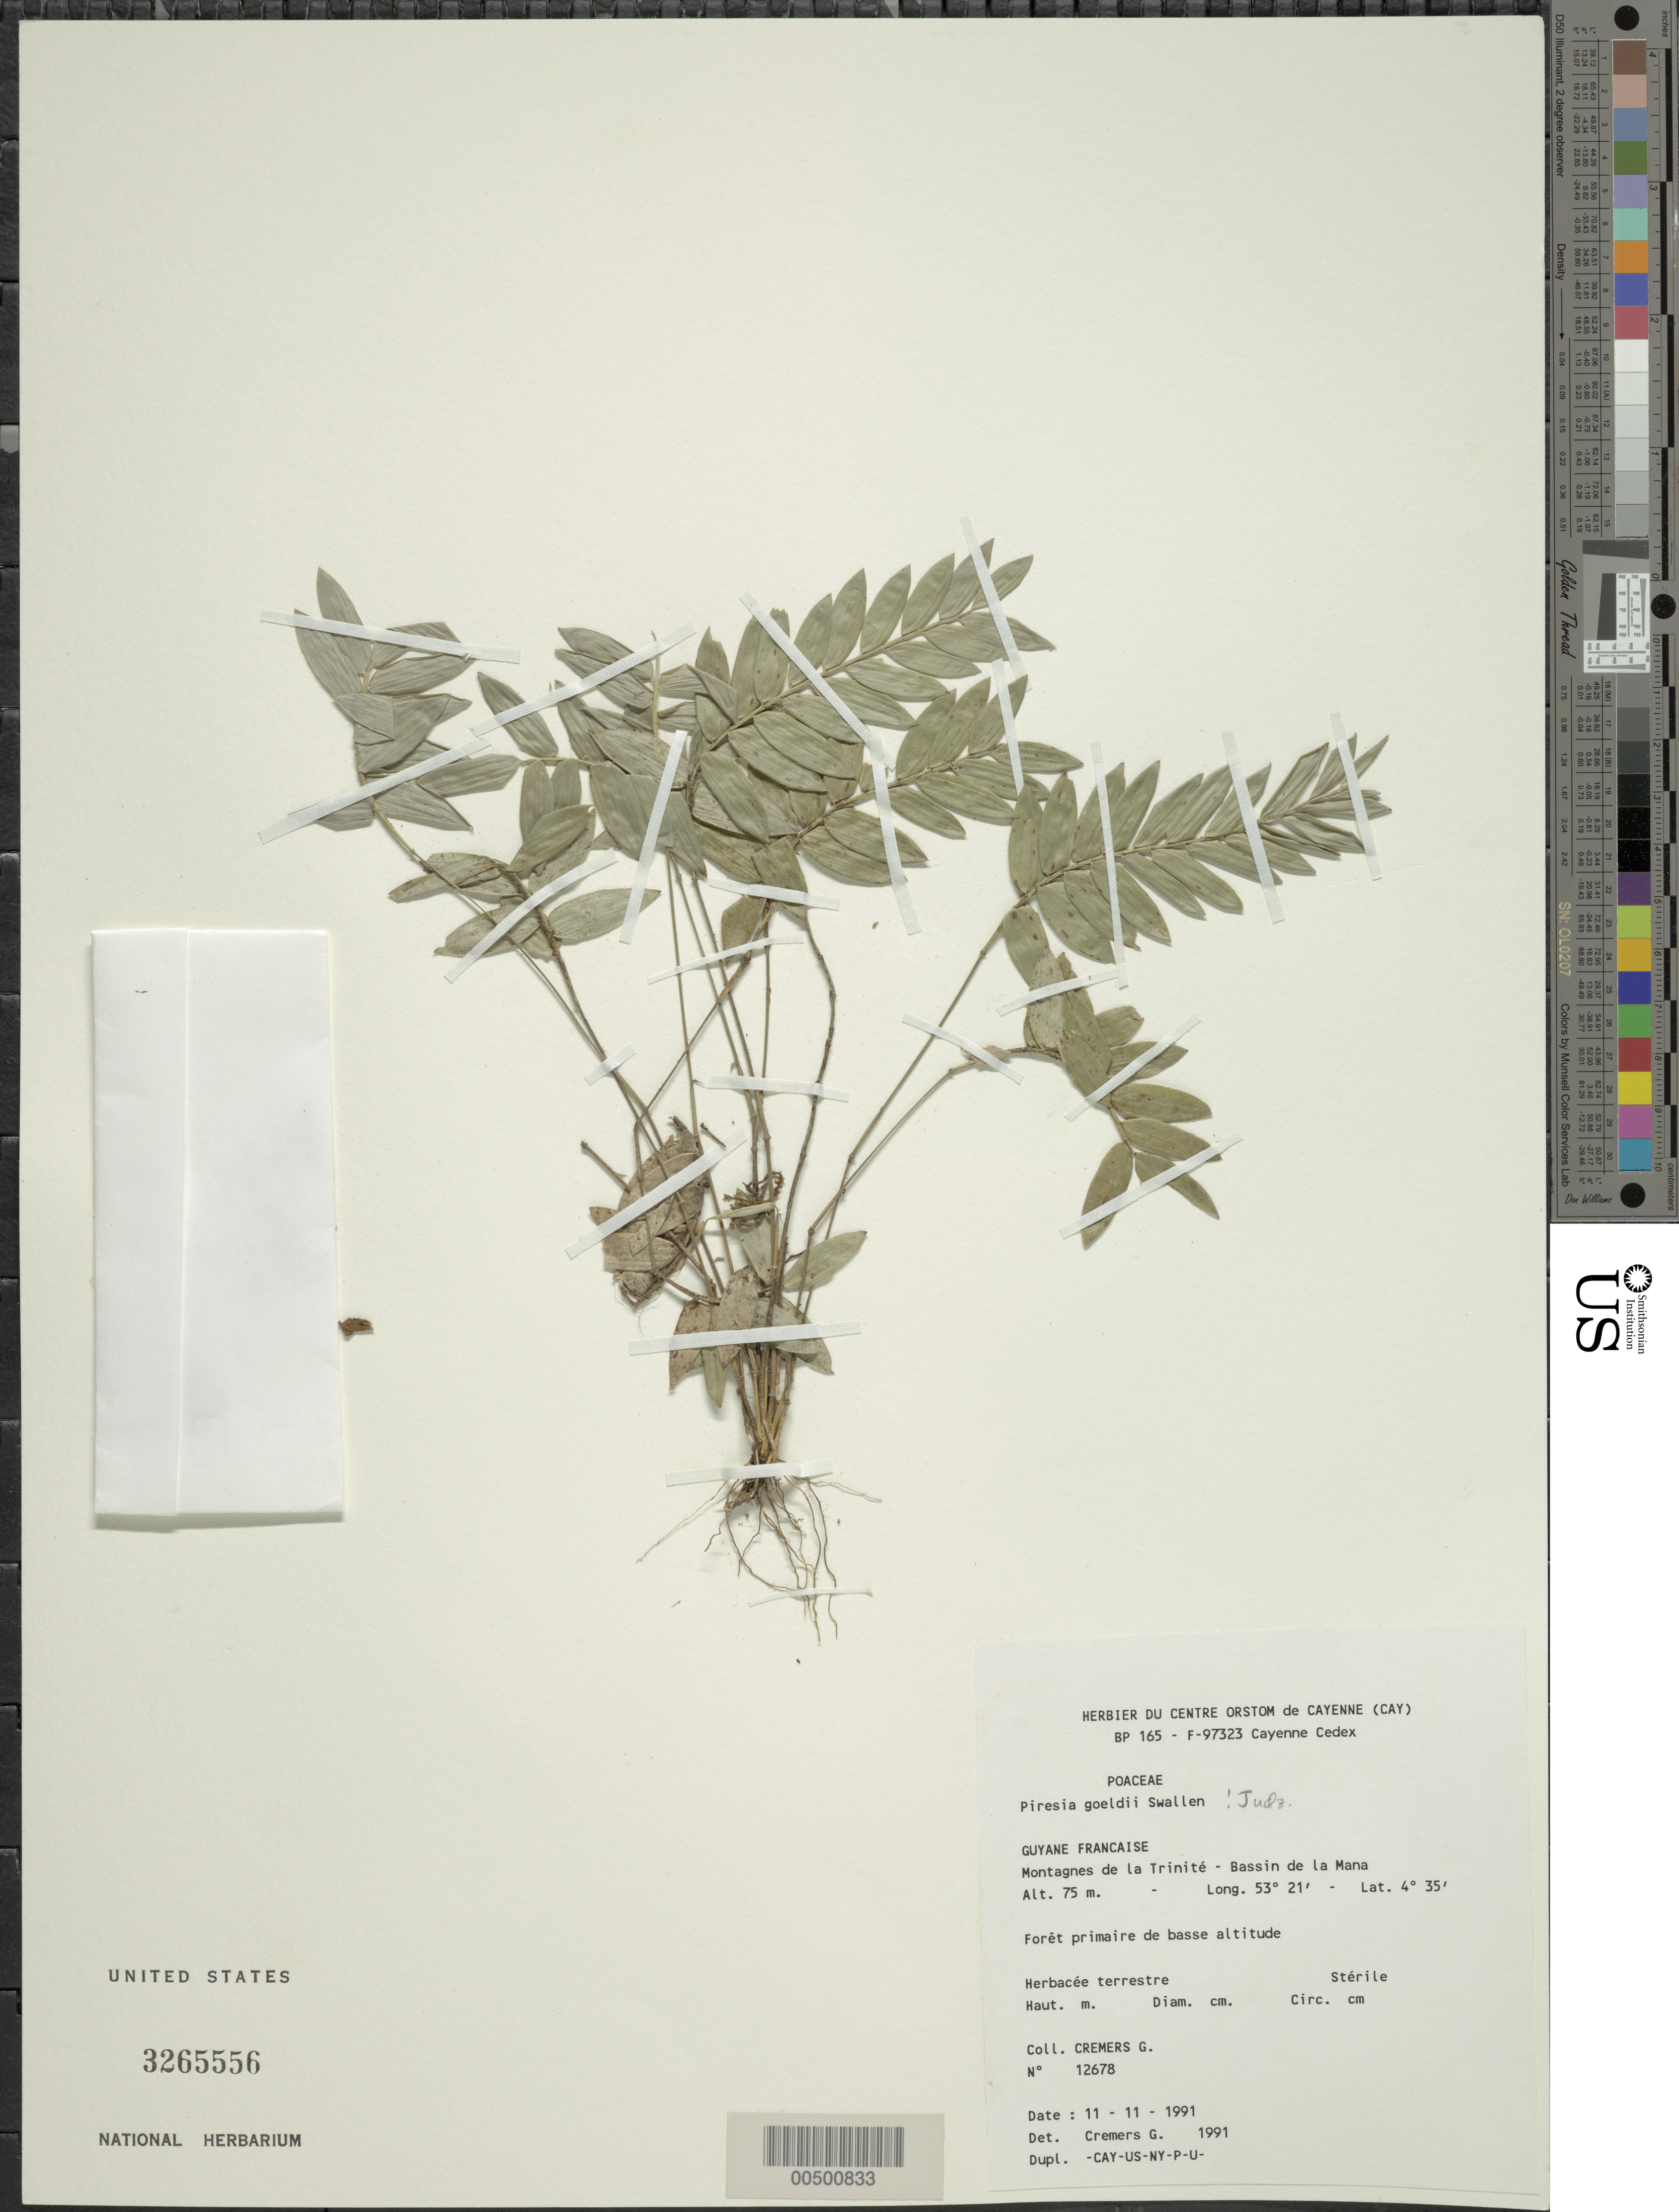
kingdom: Plantae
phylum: Tracheophyta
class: Liliopsida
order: Poales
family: Poaceae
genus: Piresia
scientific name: Piresia goeldii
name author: Swallen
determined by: Judziewicz, E. J.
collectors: G. Cremers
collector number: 12678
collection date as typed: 11 Nov 1991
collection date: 1991-11-11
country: French Guiana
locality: Montagnes de la trinite - bassin de la mana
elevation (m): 75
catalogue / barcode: US 3265556